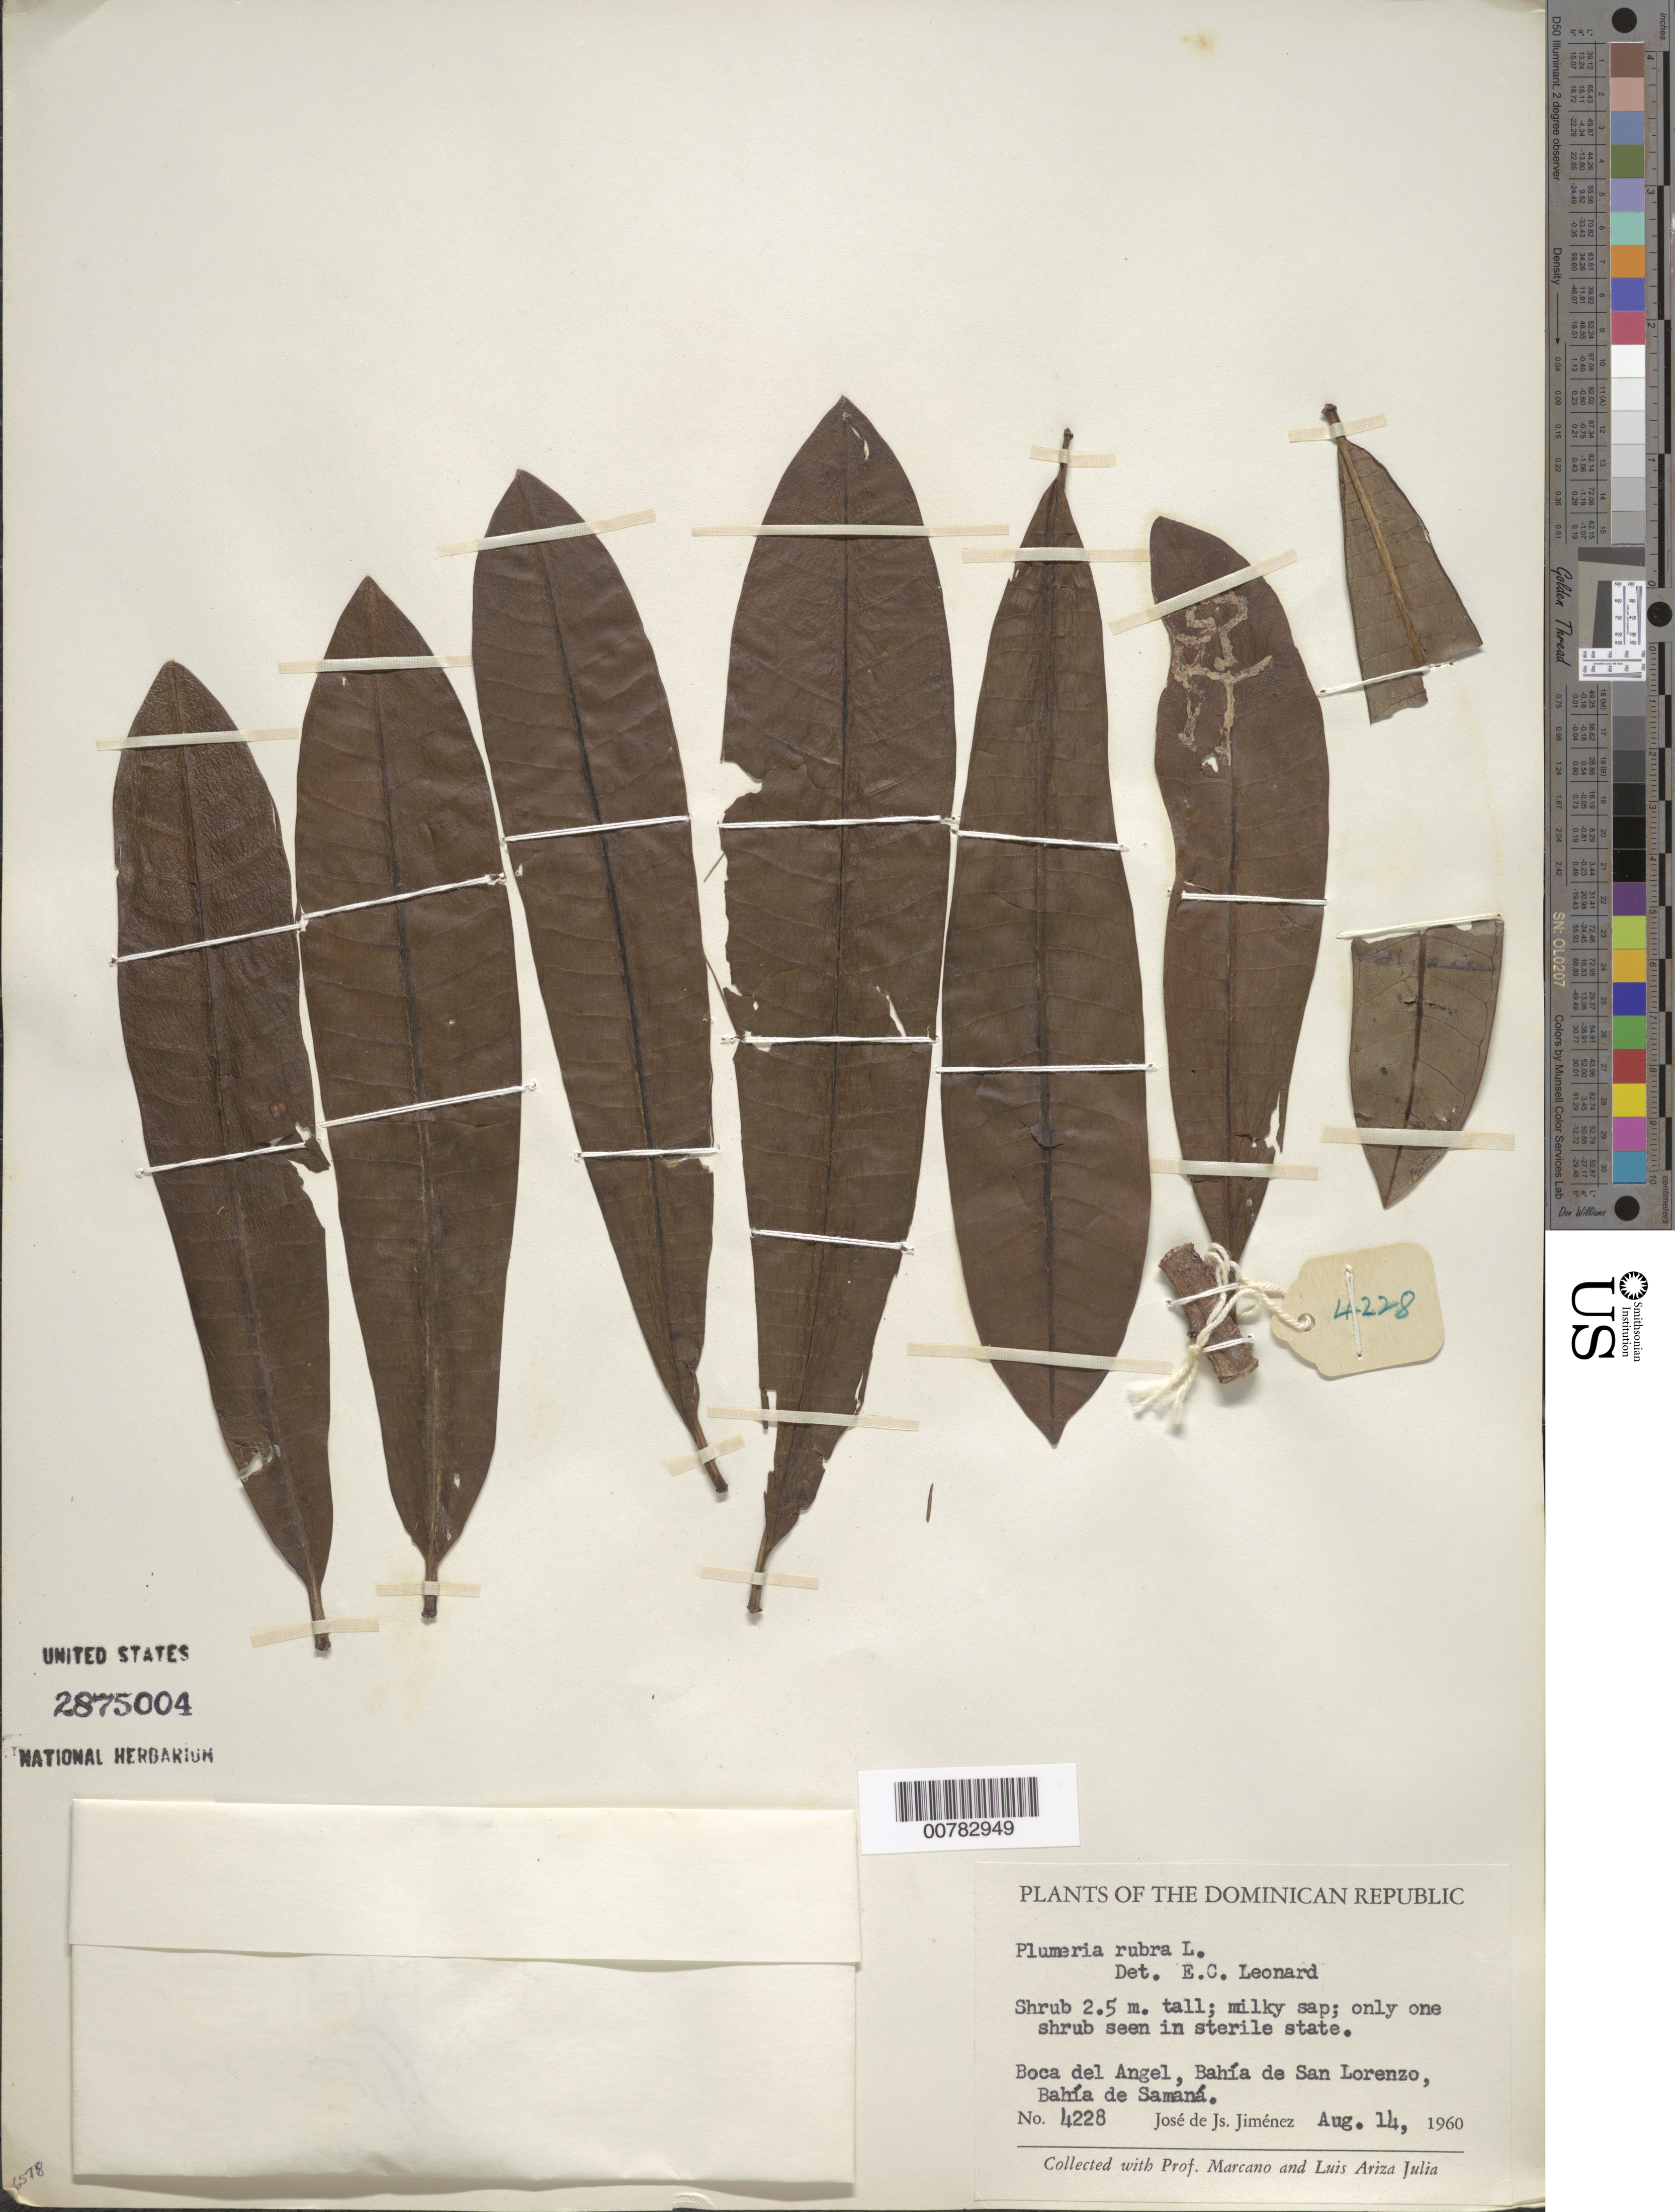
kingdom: Plantae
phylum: Tracheophyta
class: Magnoliopsida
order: Gentianales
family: Apocynaceae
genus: Plumeria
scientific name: Plumeria rubra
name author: L.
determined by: Leonard, Emery C., (US)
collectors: E. J. Marcano F. & L. Ariza-Julia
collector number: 4228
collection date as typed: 14 Aug 1960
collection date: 1960-08-14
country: Dominican Republic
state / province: Samana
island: Hispaniola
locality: Bahía de Samaná, Bahía de Sal Lorenzo, Boca del Angel.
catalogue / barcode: US 2875004